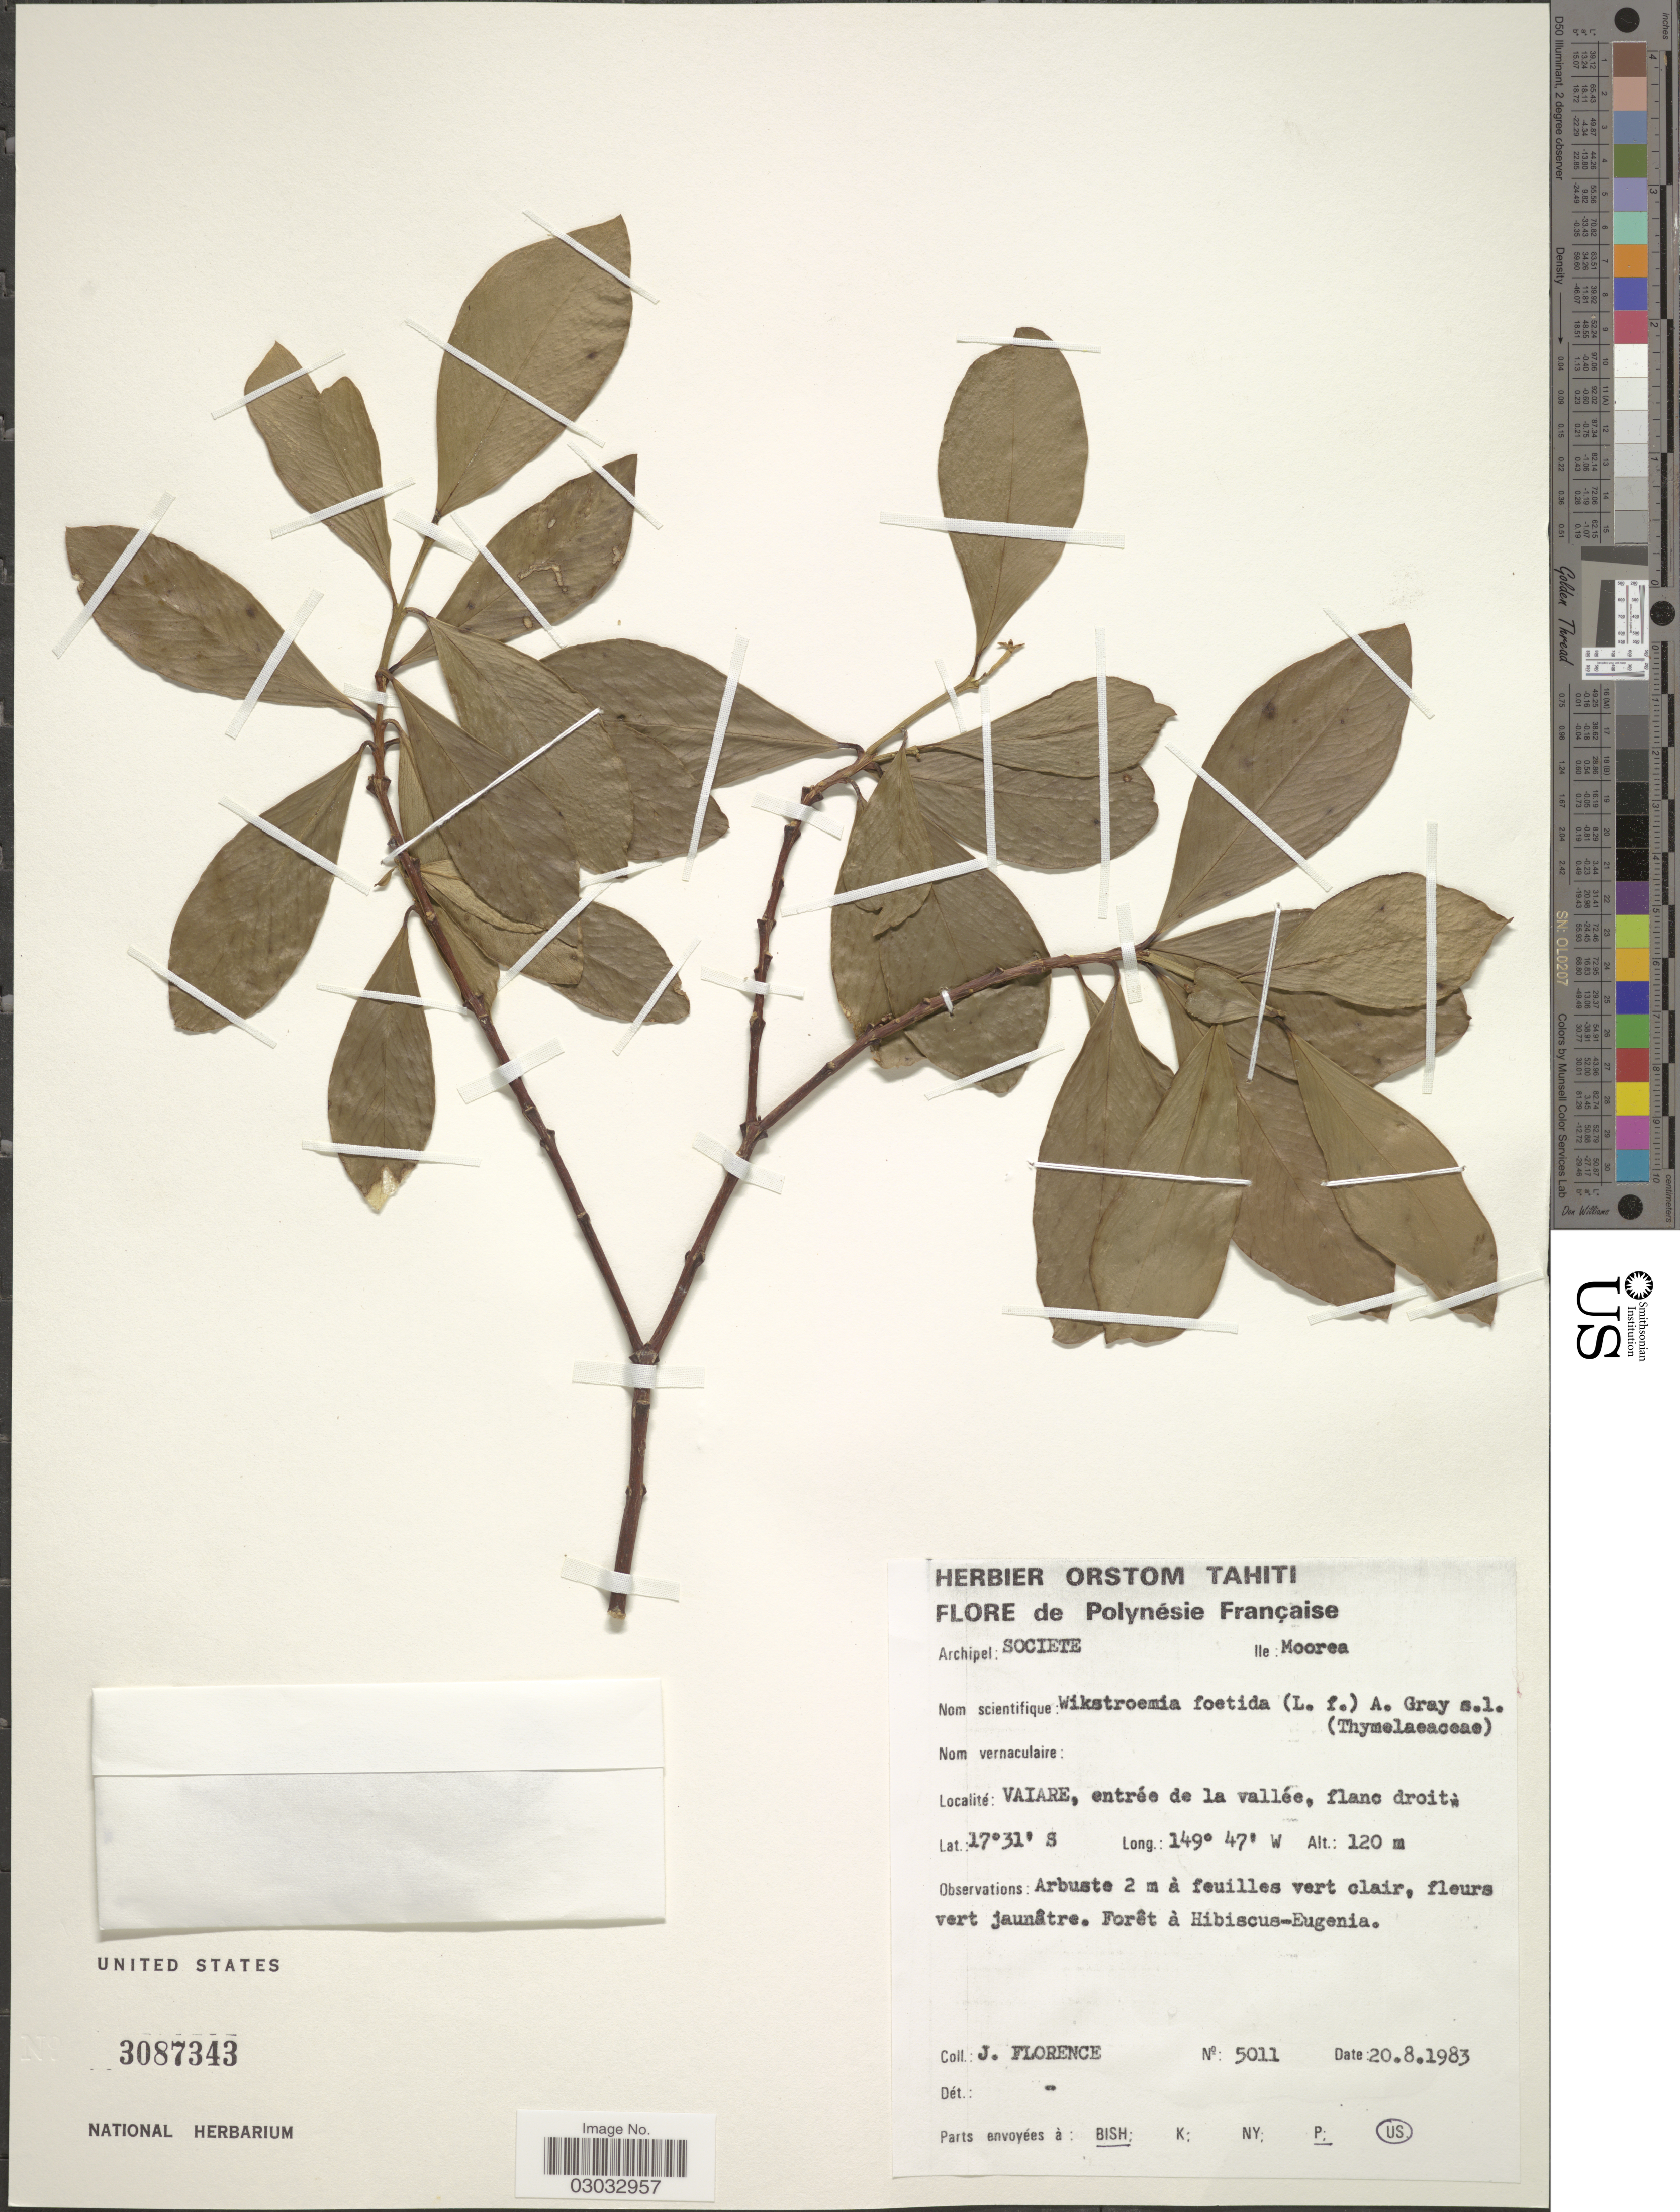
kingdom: Plantae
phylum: Tracheophyta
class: Magnoliopsida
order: Malvales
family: Thymelaeaceae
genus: Wikstroemia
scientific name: Wikstroemia coriacea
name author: Seem.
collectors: J. Florence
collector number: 5011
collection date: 1983-08-20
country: French Polynesia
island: Moorea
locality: Archipel: Societe, Ile: Moorea, Vaiare, entrée de la vallée, flanc droit.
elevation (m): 120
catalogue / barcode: US 3087343